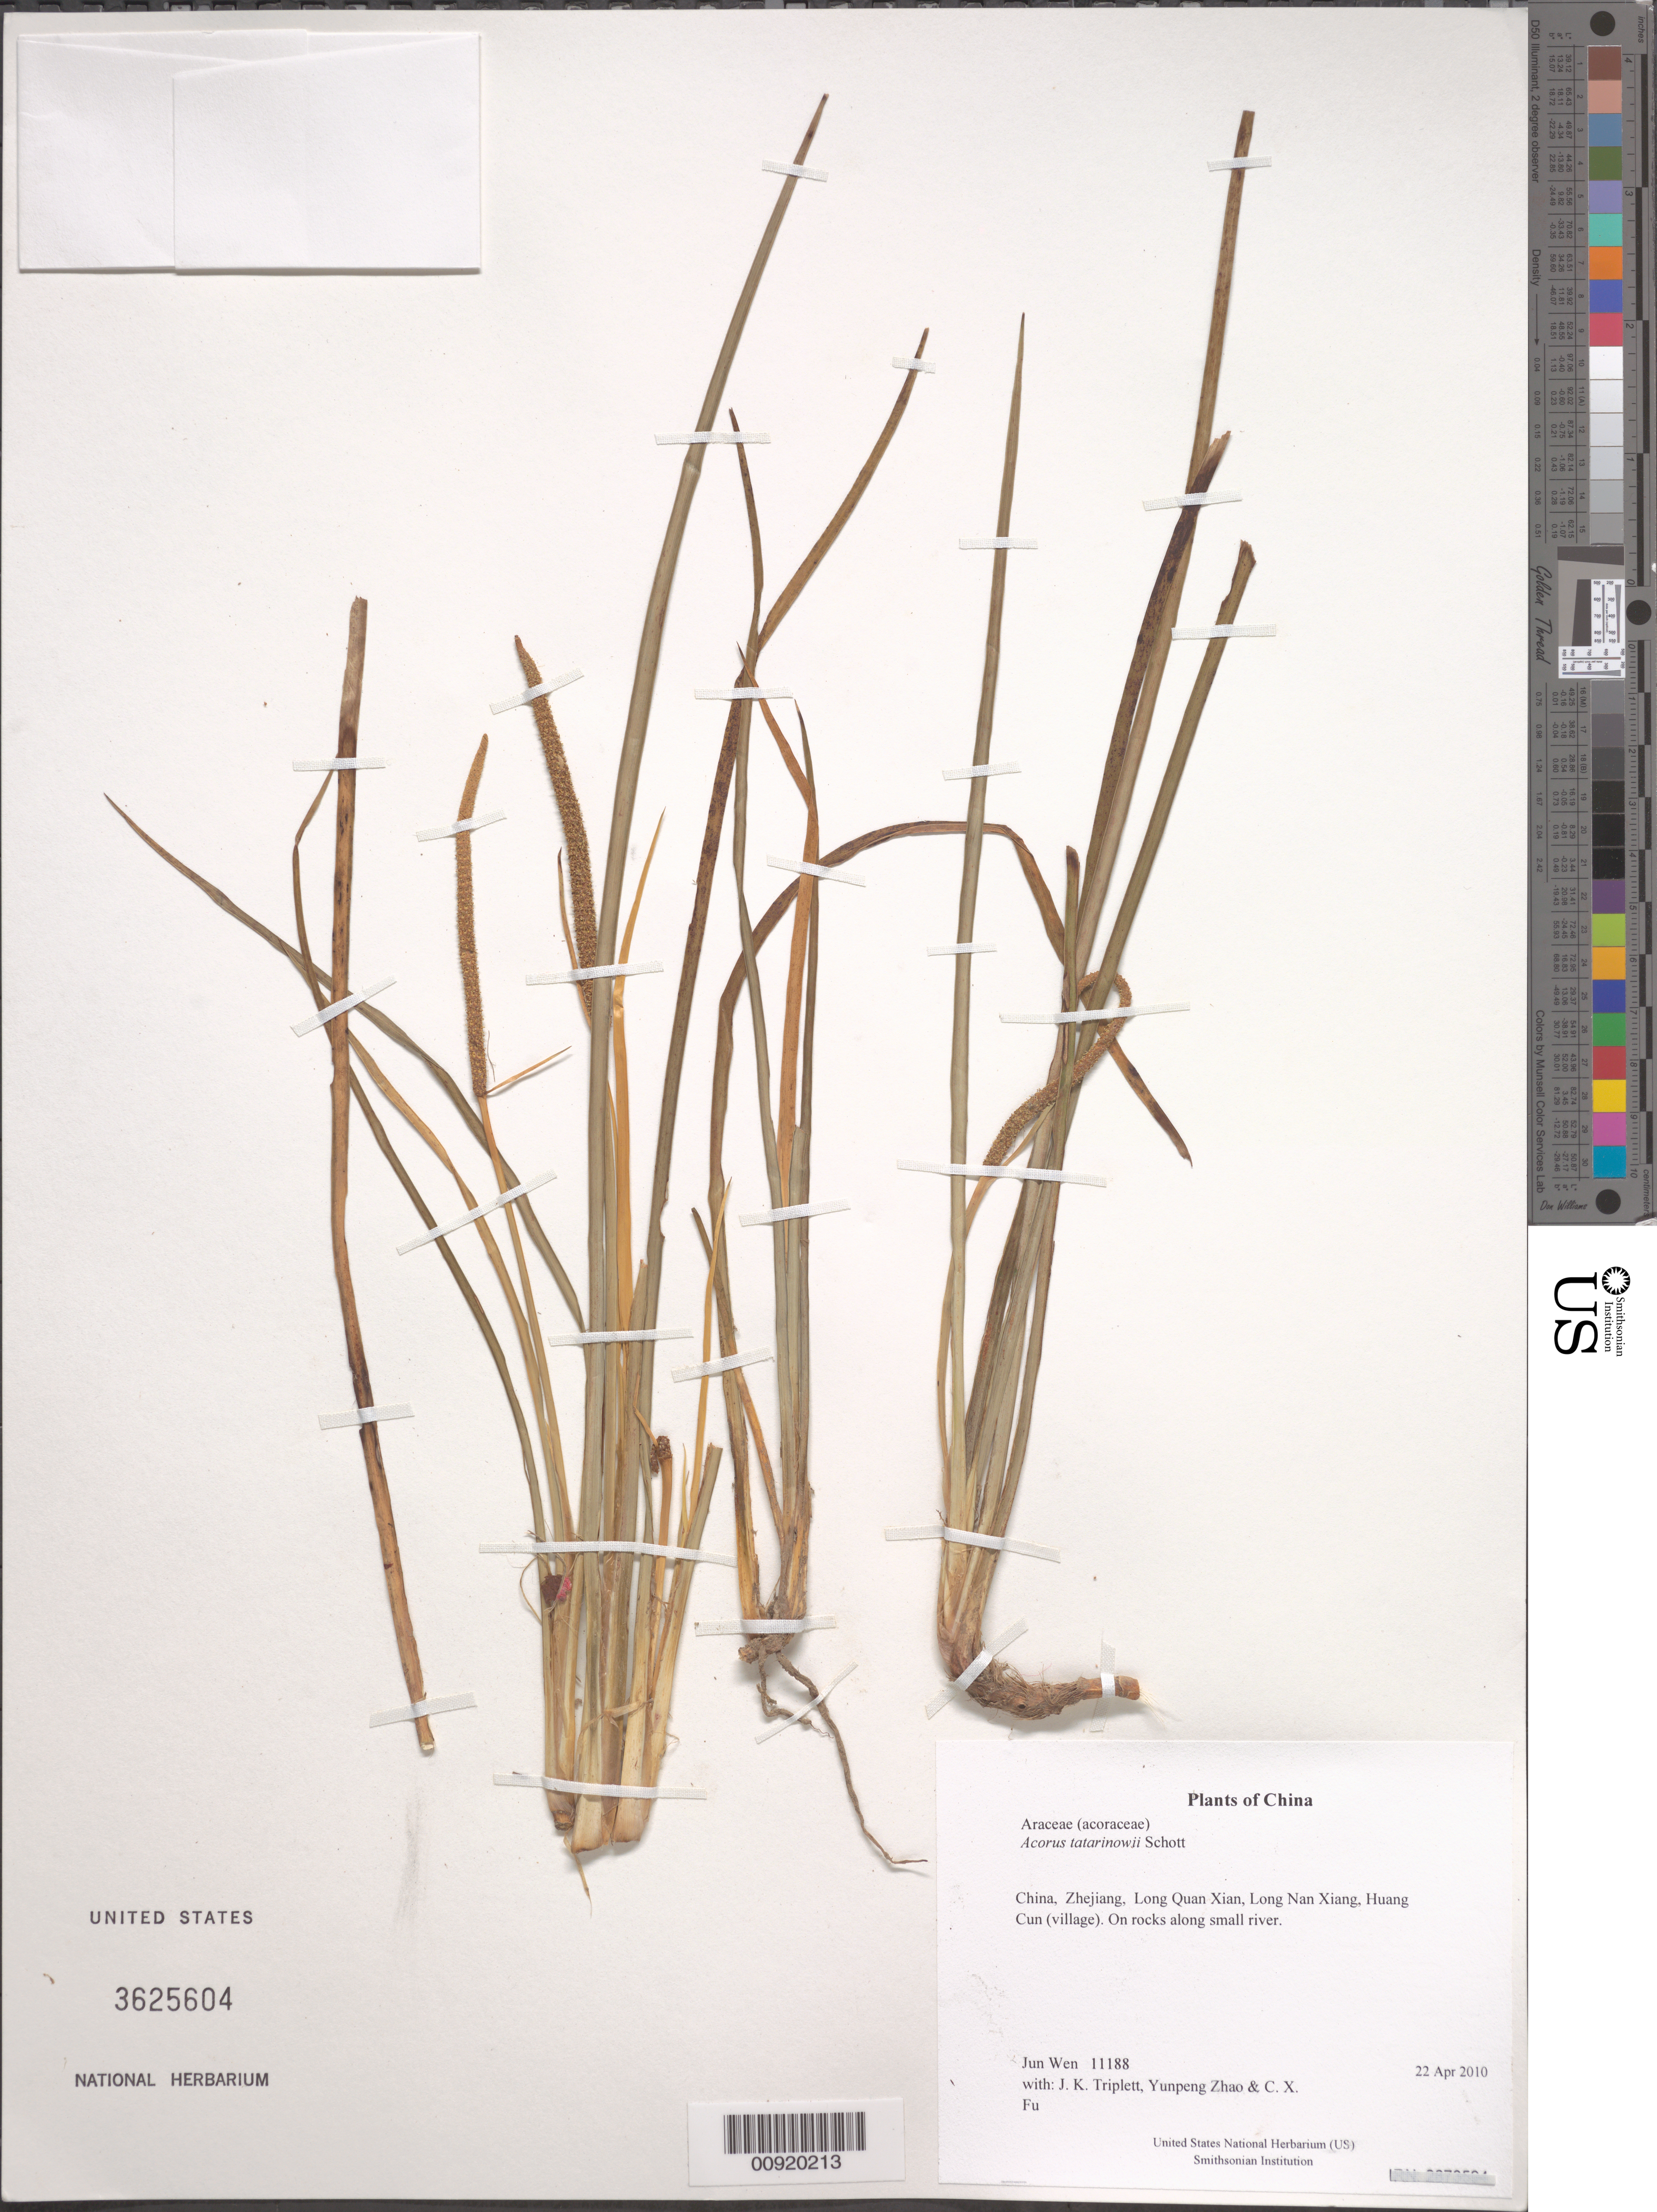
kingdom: Plantae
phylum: Tracheophyta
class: Liliopsida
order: Acorales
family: Acoraceae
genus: Acorus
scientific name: Acorus tatarinowii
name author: Schott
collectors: J. Wen, J. K. Triplett, Yunpeng Zhao & C. X. Fu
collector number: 11188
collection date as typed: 22 Apr 2010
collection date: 2010-04-22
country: China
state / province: Zhejiang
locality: Long Quan Xian, Long Nan Xiang, Huang Cun (village)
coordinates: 27 55.614 N, 119 14.138 E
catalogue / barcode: US 3625604